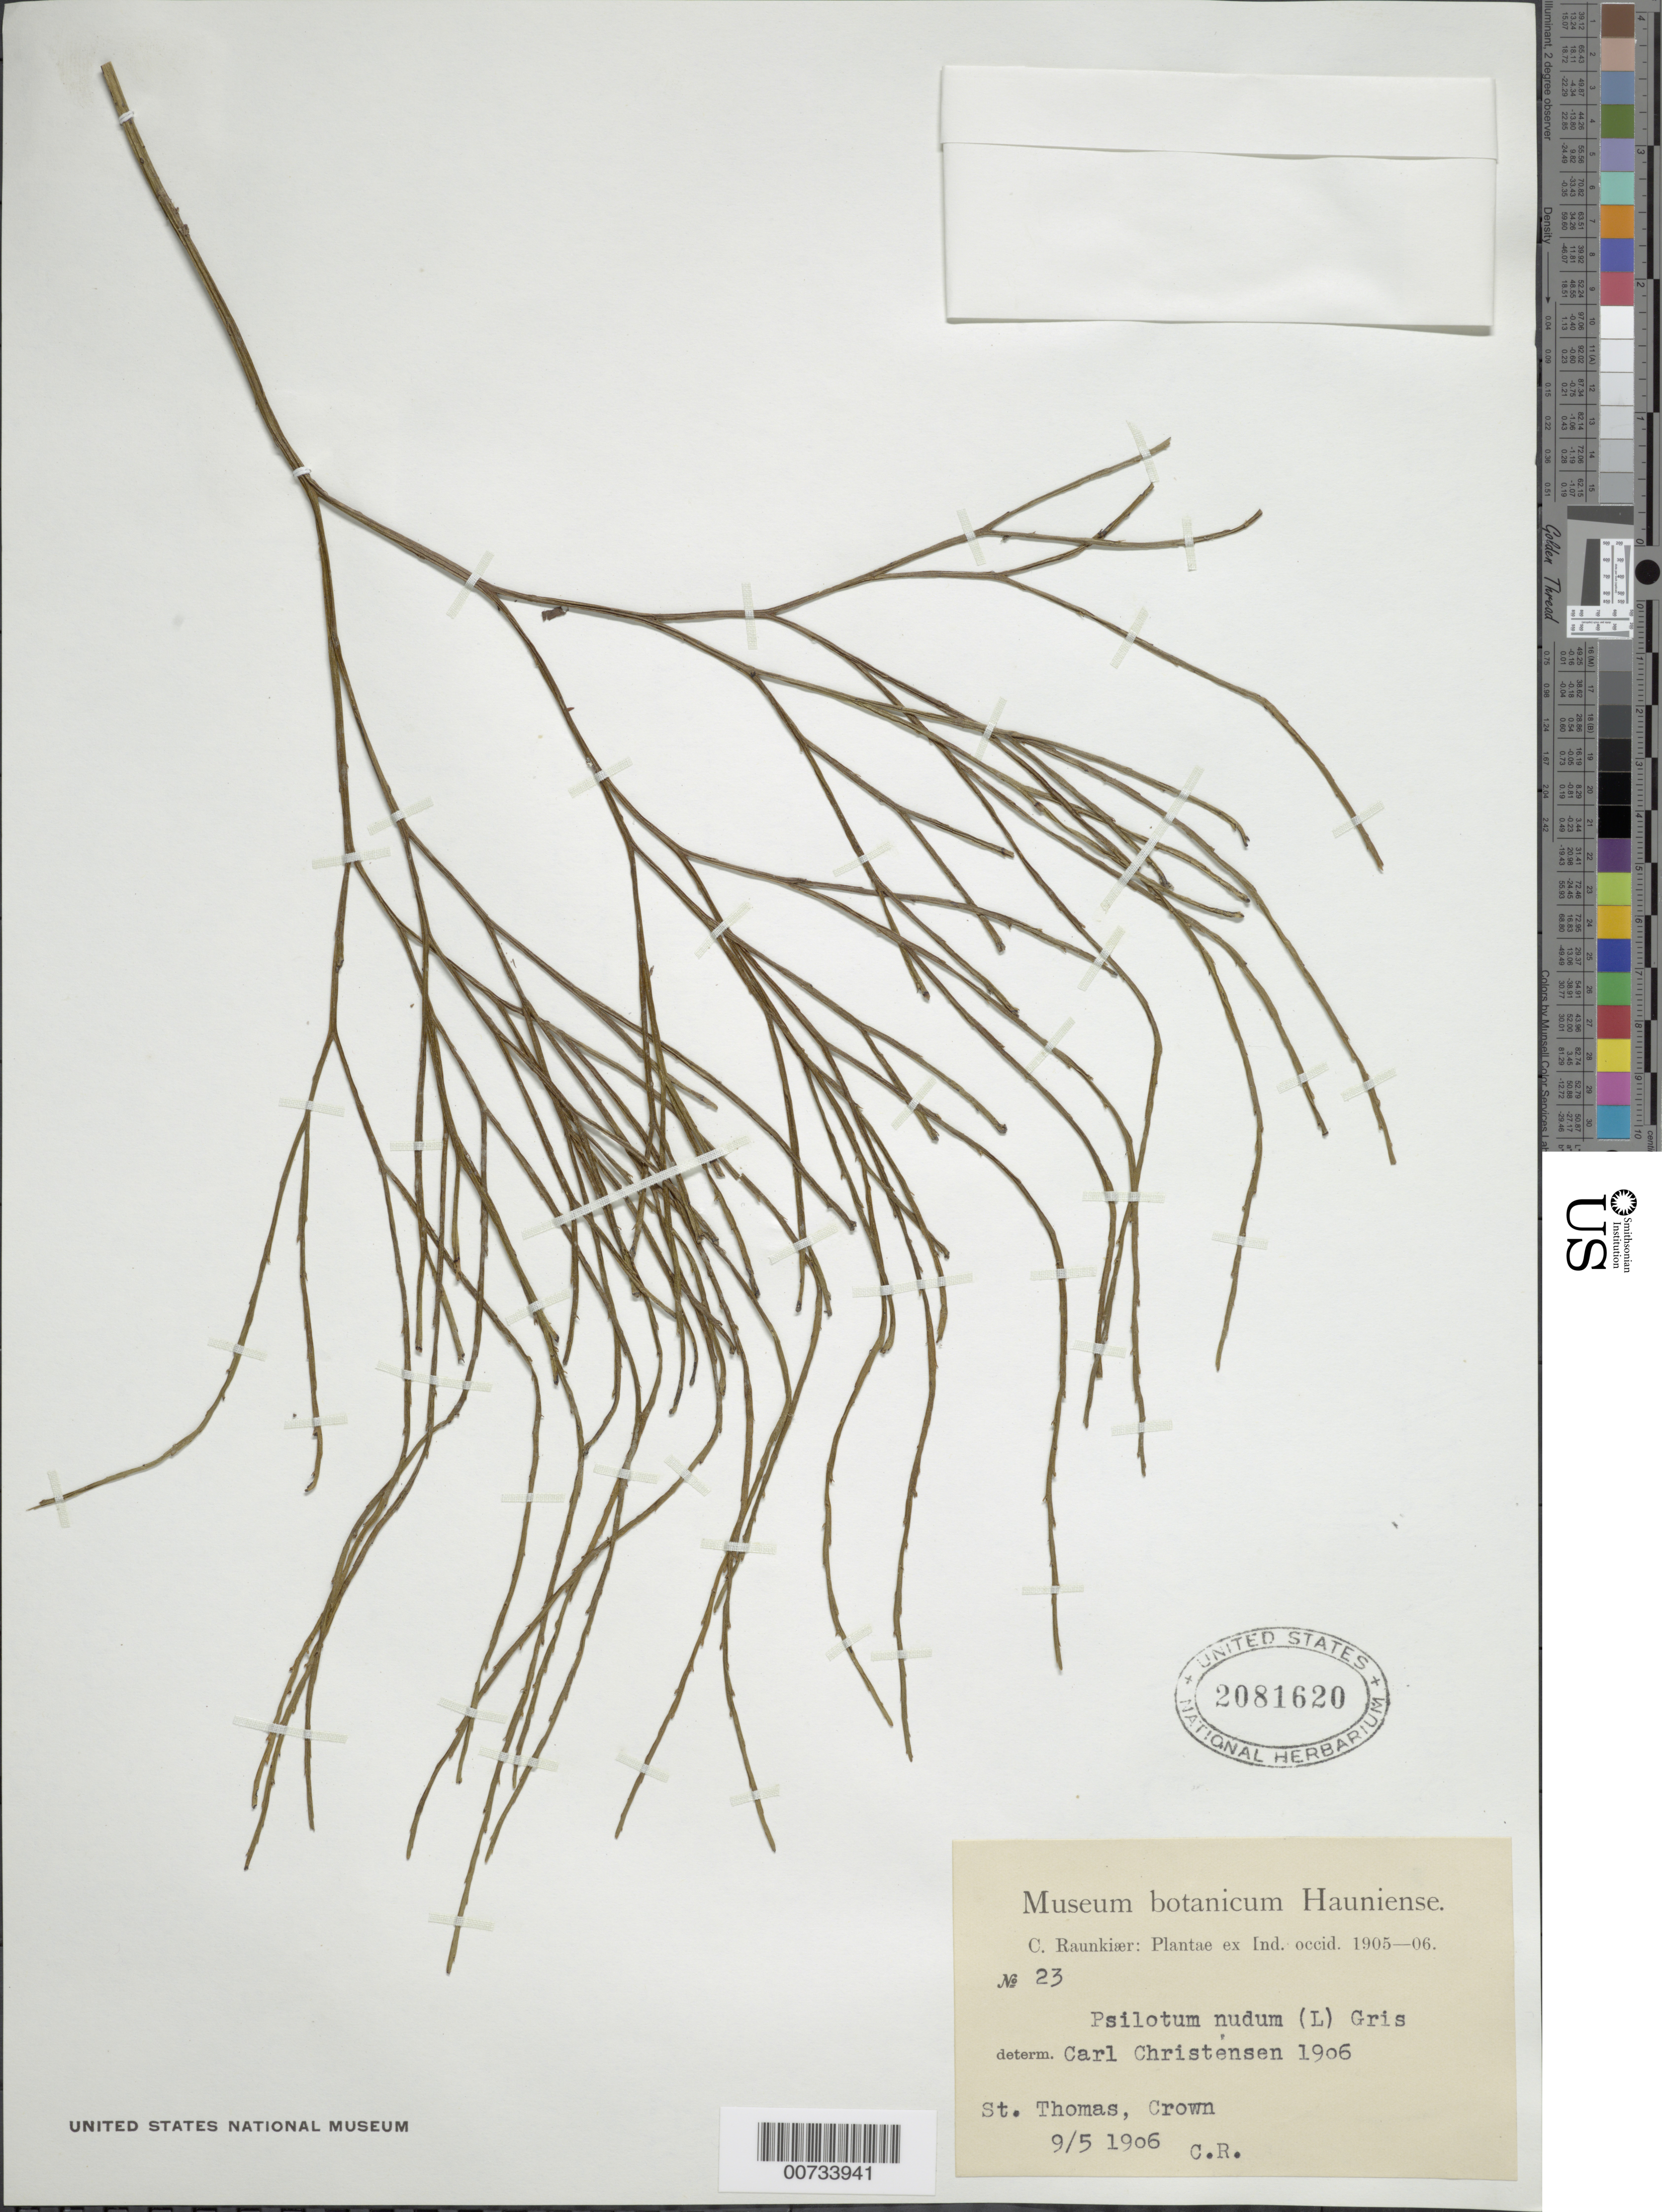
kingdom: Plantae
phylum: Tracheophyta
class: Polypodiopsida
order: Psilotales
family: Psilotaceae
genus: Psilotum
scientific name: Psilotum nudum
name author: (L.) P. Beauv.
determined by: Christensen, C. F. A.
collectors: C. Raunkiær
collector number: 23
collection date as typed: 05 Sep 1906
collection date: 1906-09-05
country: U.S. Virgin Islands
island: St. Thomas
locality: St. Thomas, Crown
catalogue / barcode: US 2081620